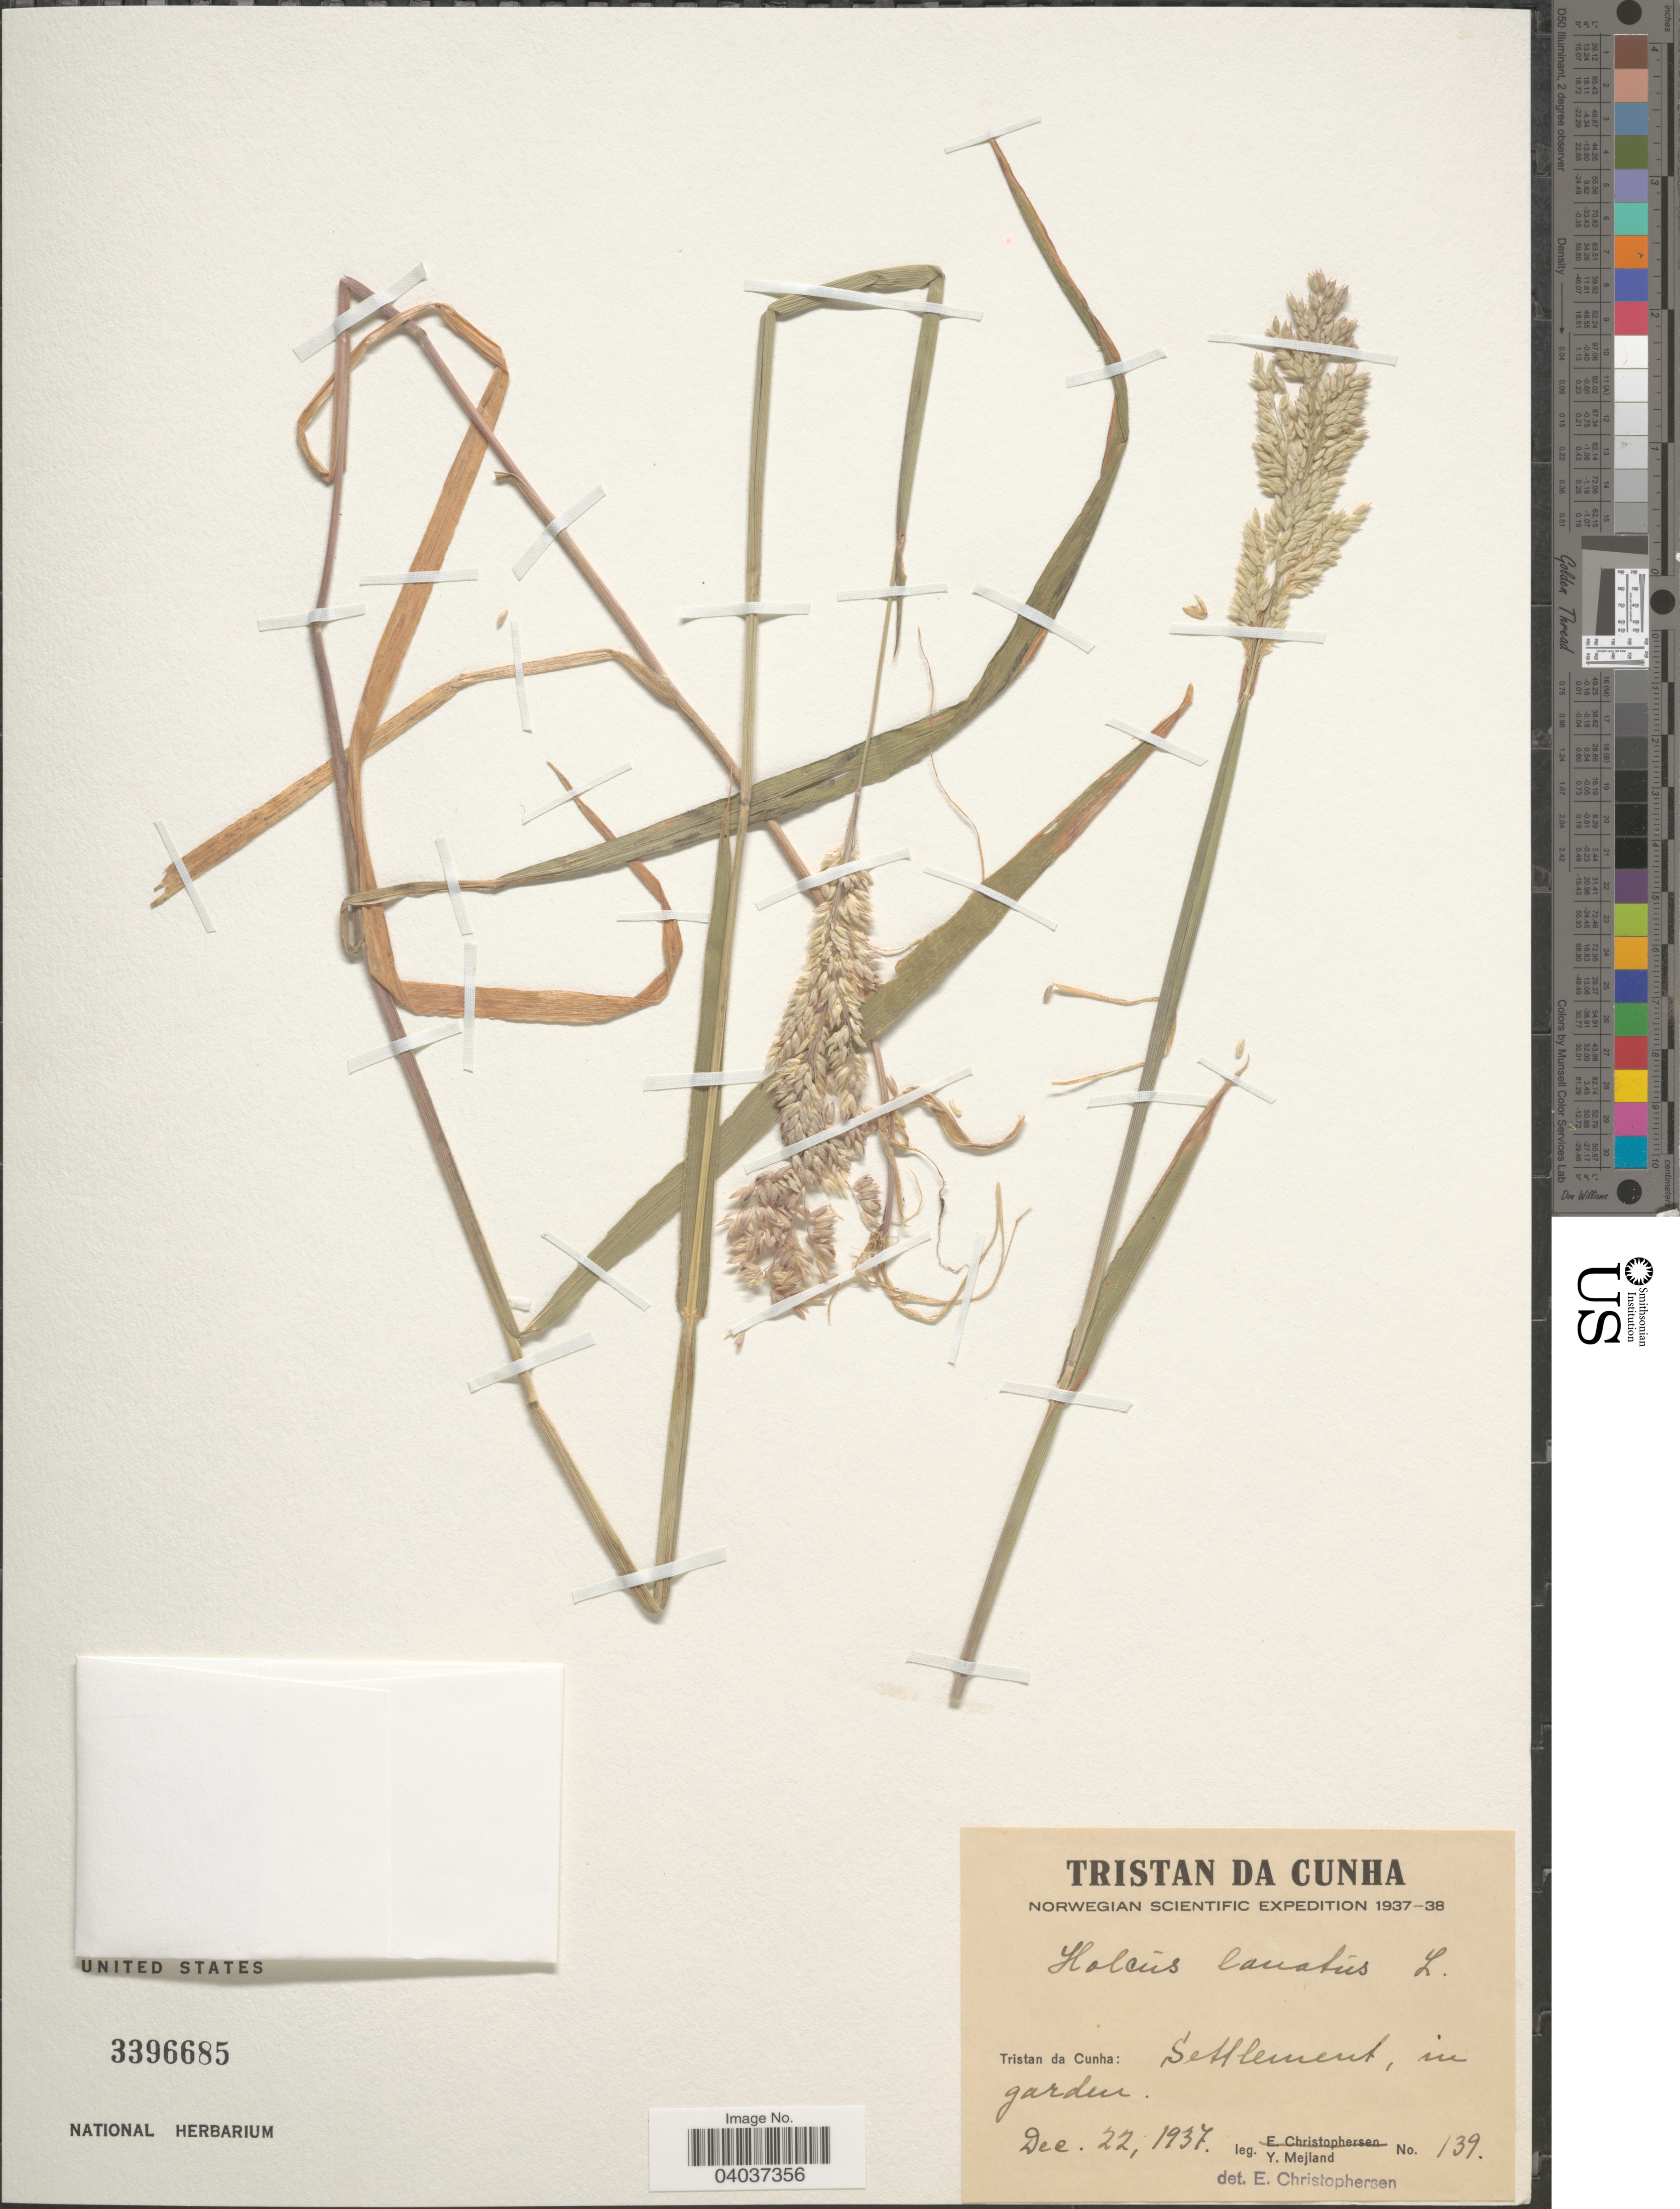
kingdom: Plantae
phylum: Tracheophyta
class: Liliopsida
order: Poales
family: Poaceae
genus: Holcus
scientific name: Holcus lanatus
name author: L.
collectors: Y. Mejland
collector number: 139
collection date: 1937-12-22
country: St. Helena Islands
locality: Tristan da Cunha: Settlement, in garden.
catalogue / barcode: US 3396685